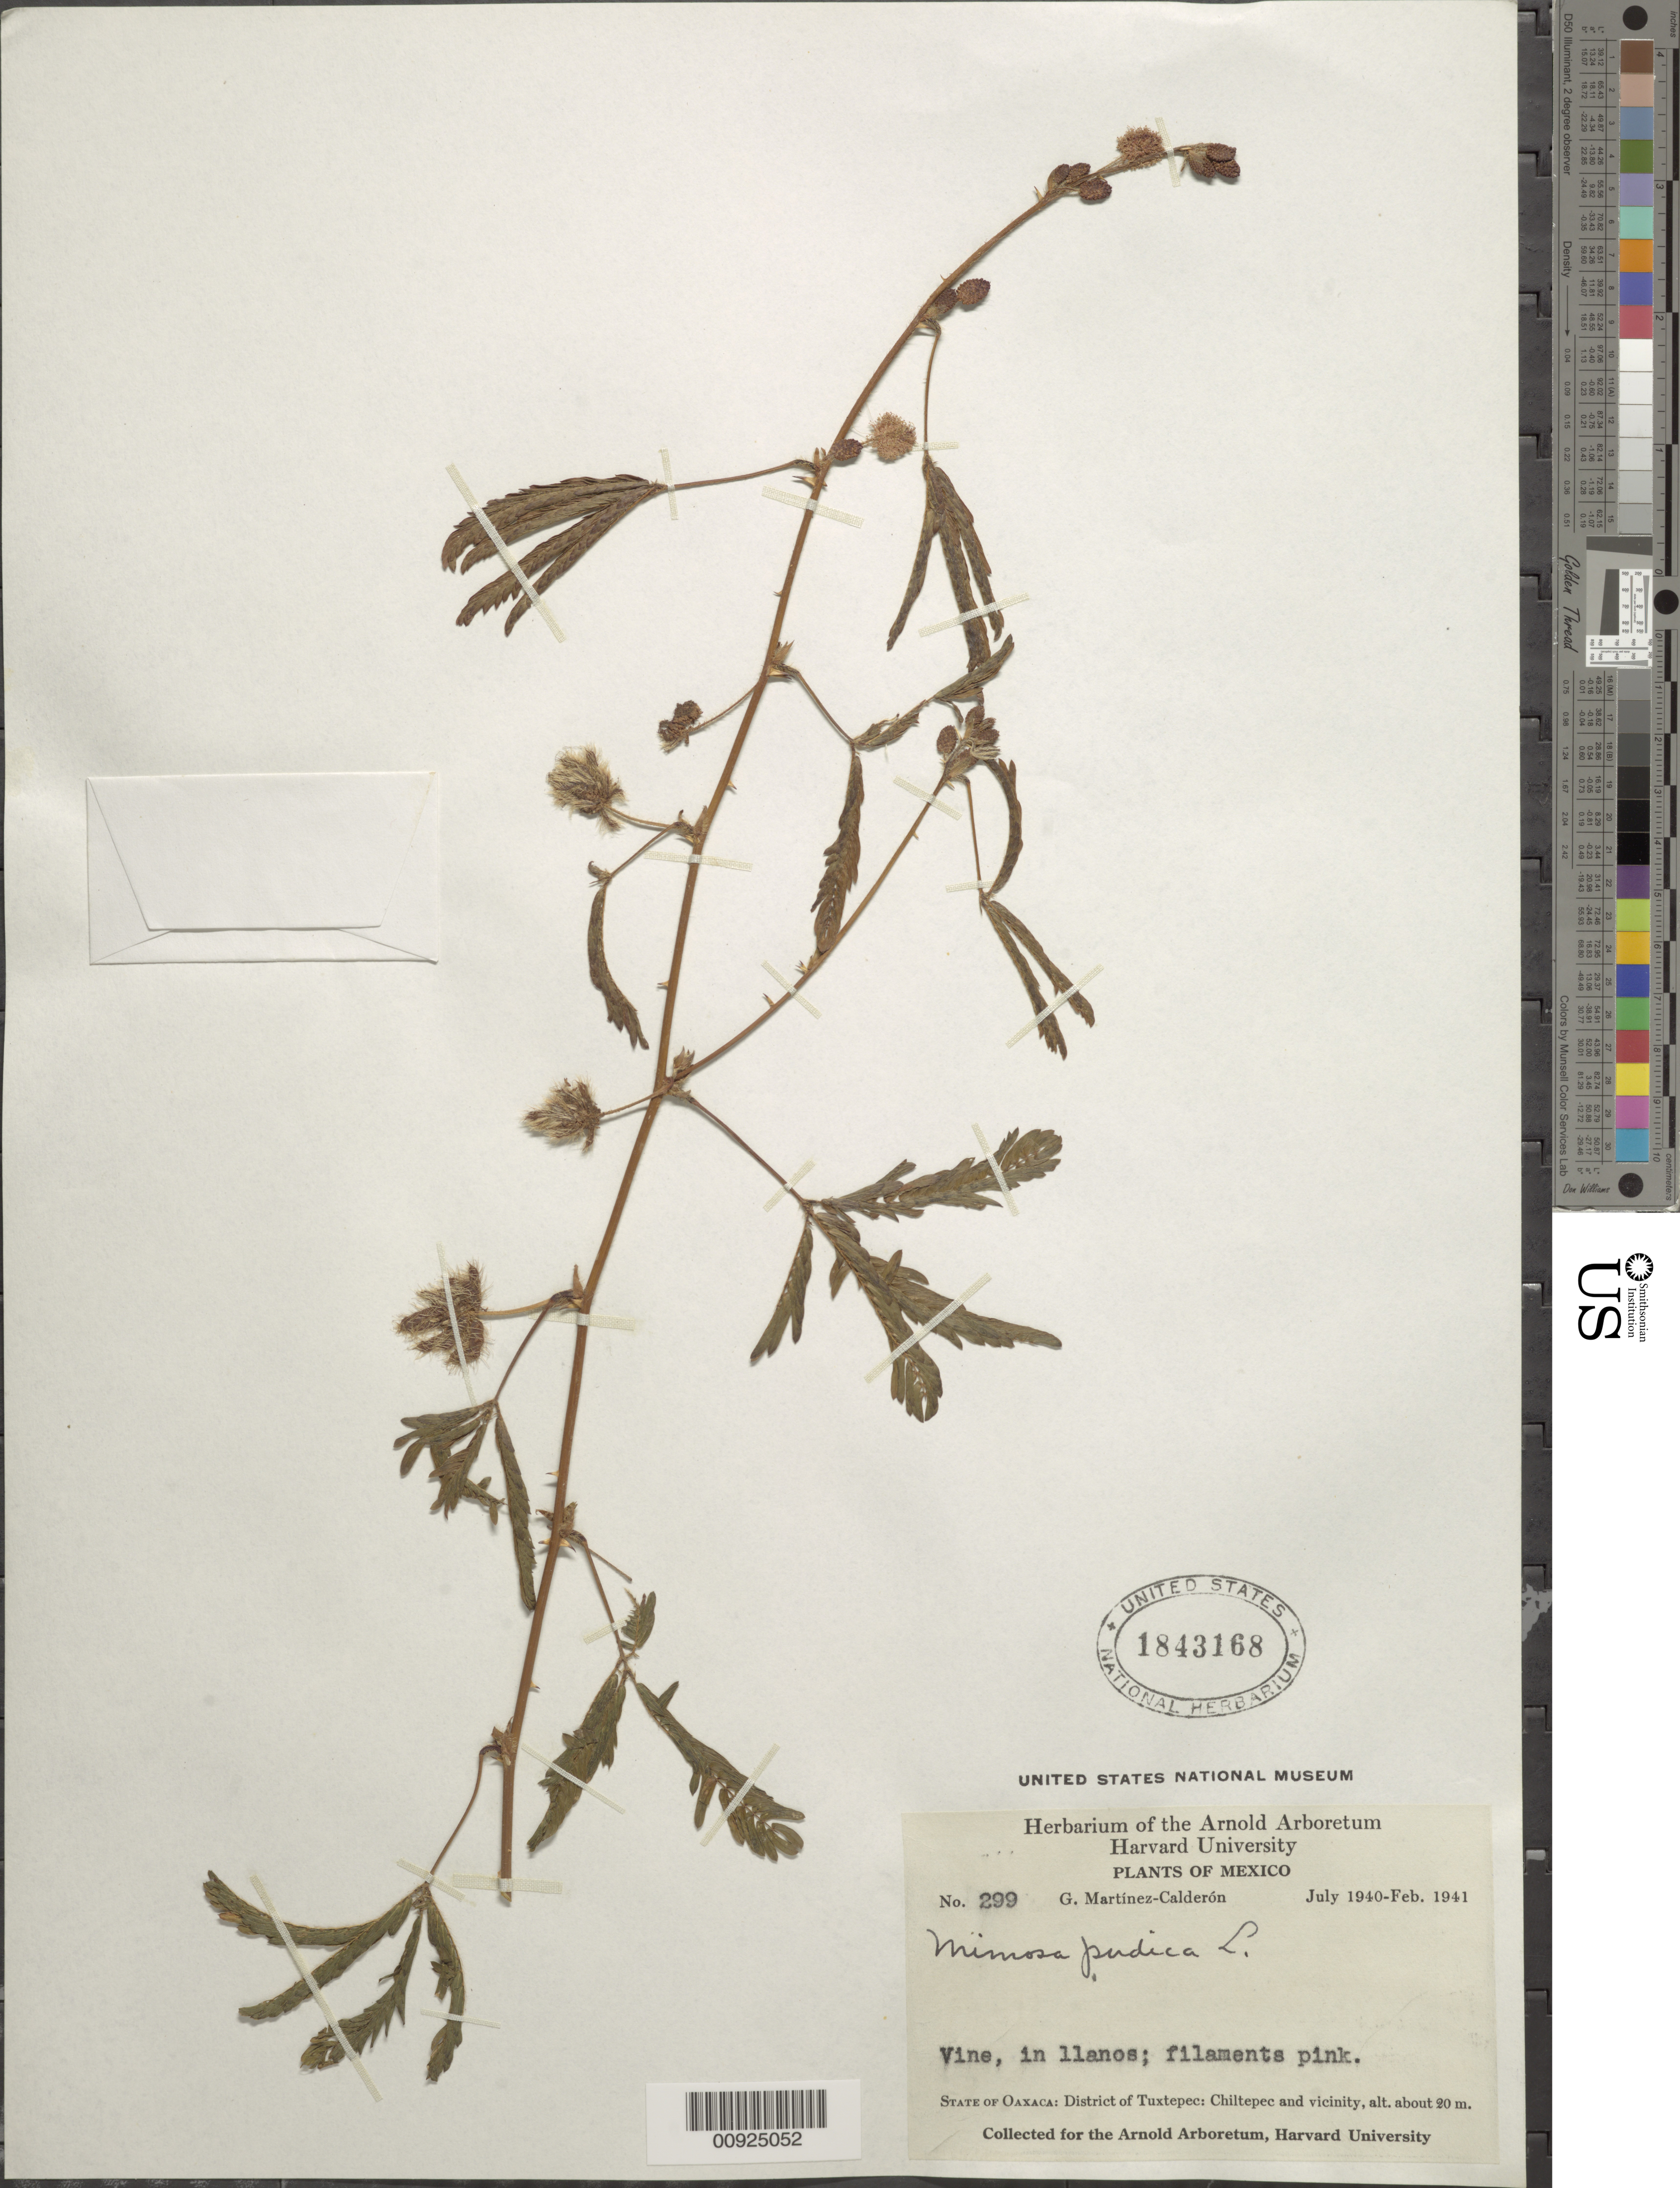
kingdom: Plantae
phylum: Tracheophyta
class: Magnoliopsida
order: Fabales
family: Fabaceae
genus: Mimosa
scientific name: Mimosa pudica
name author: L.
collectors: G. Martinez-C.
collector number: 299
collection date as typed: Jul 1940 to -- Feb 1941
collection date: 1940-07/1941-02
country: Mexico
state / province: Oaxaca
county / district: Tuxtepec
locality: State of Oaxaca: District of Tuxtepec: Chiltepec and vicinity.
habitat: In llanos.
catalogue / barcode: US 1843168